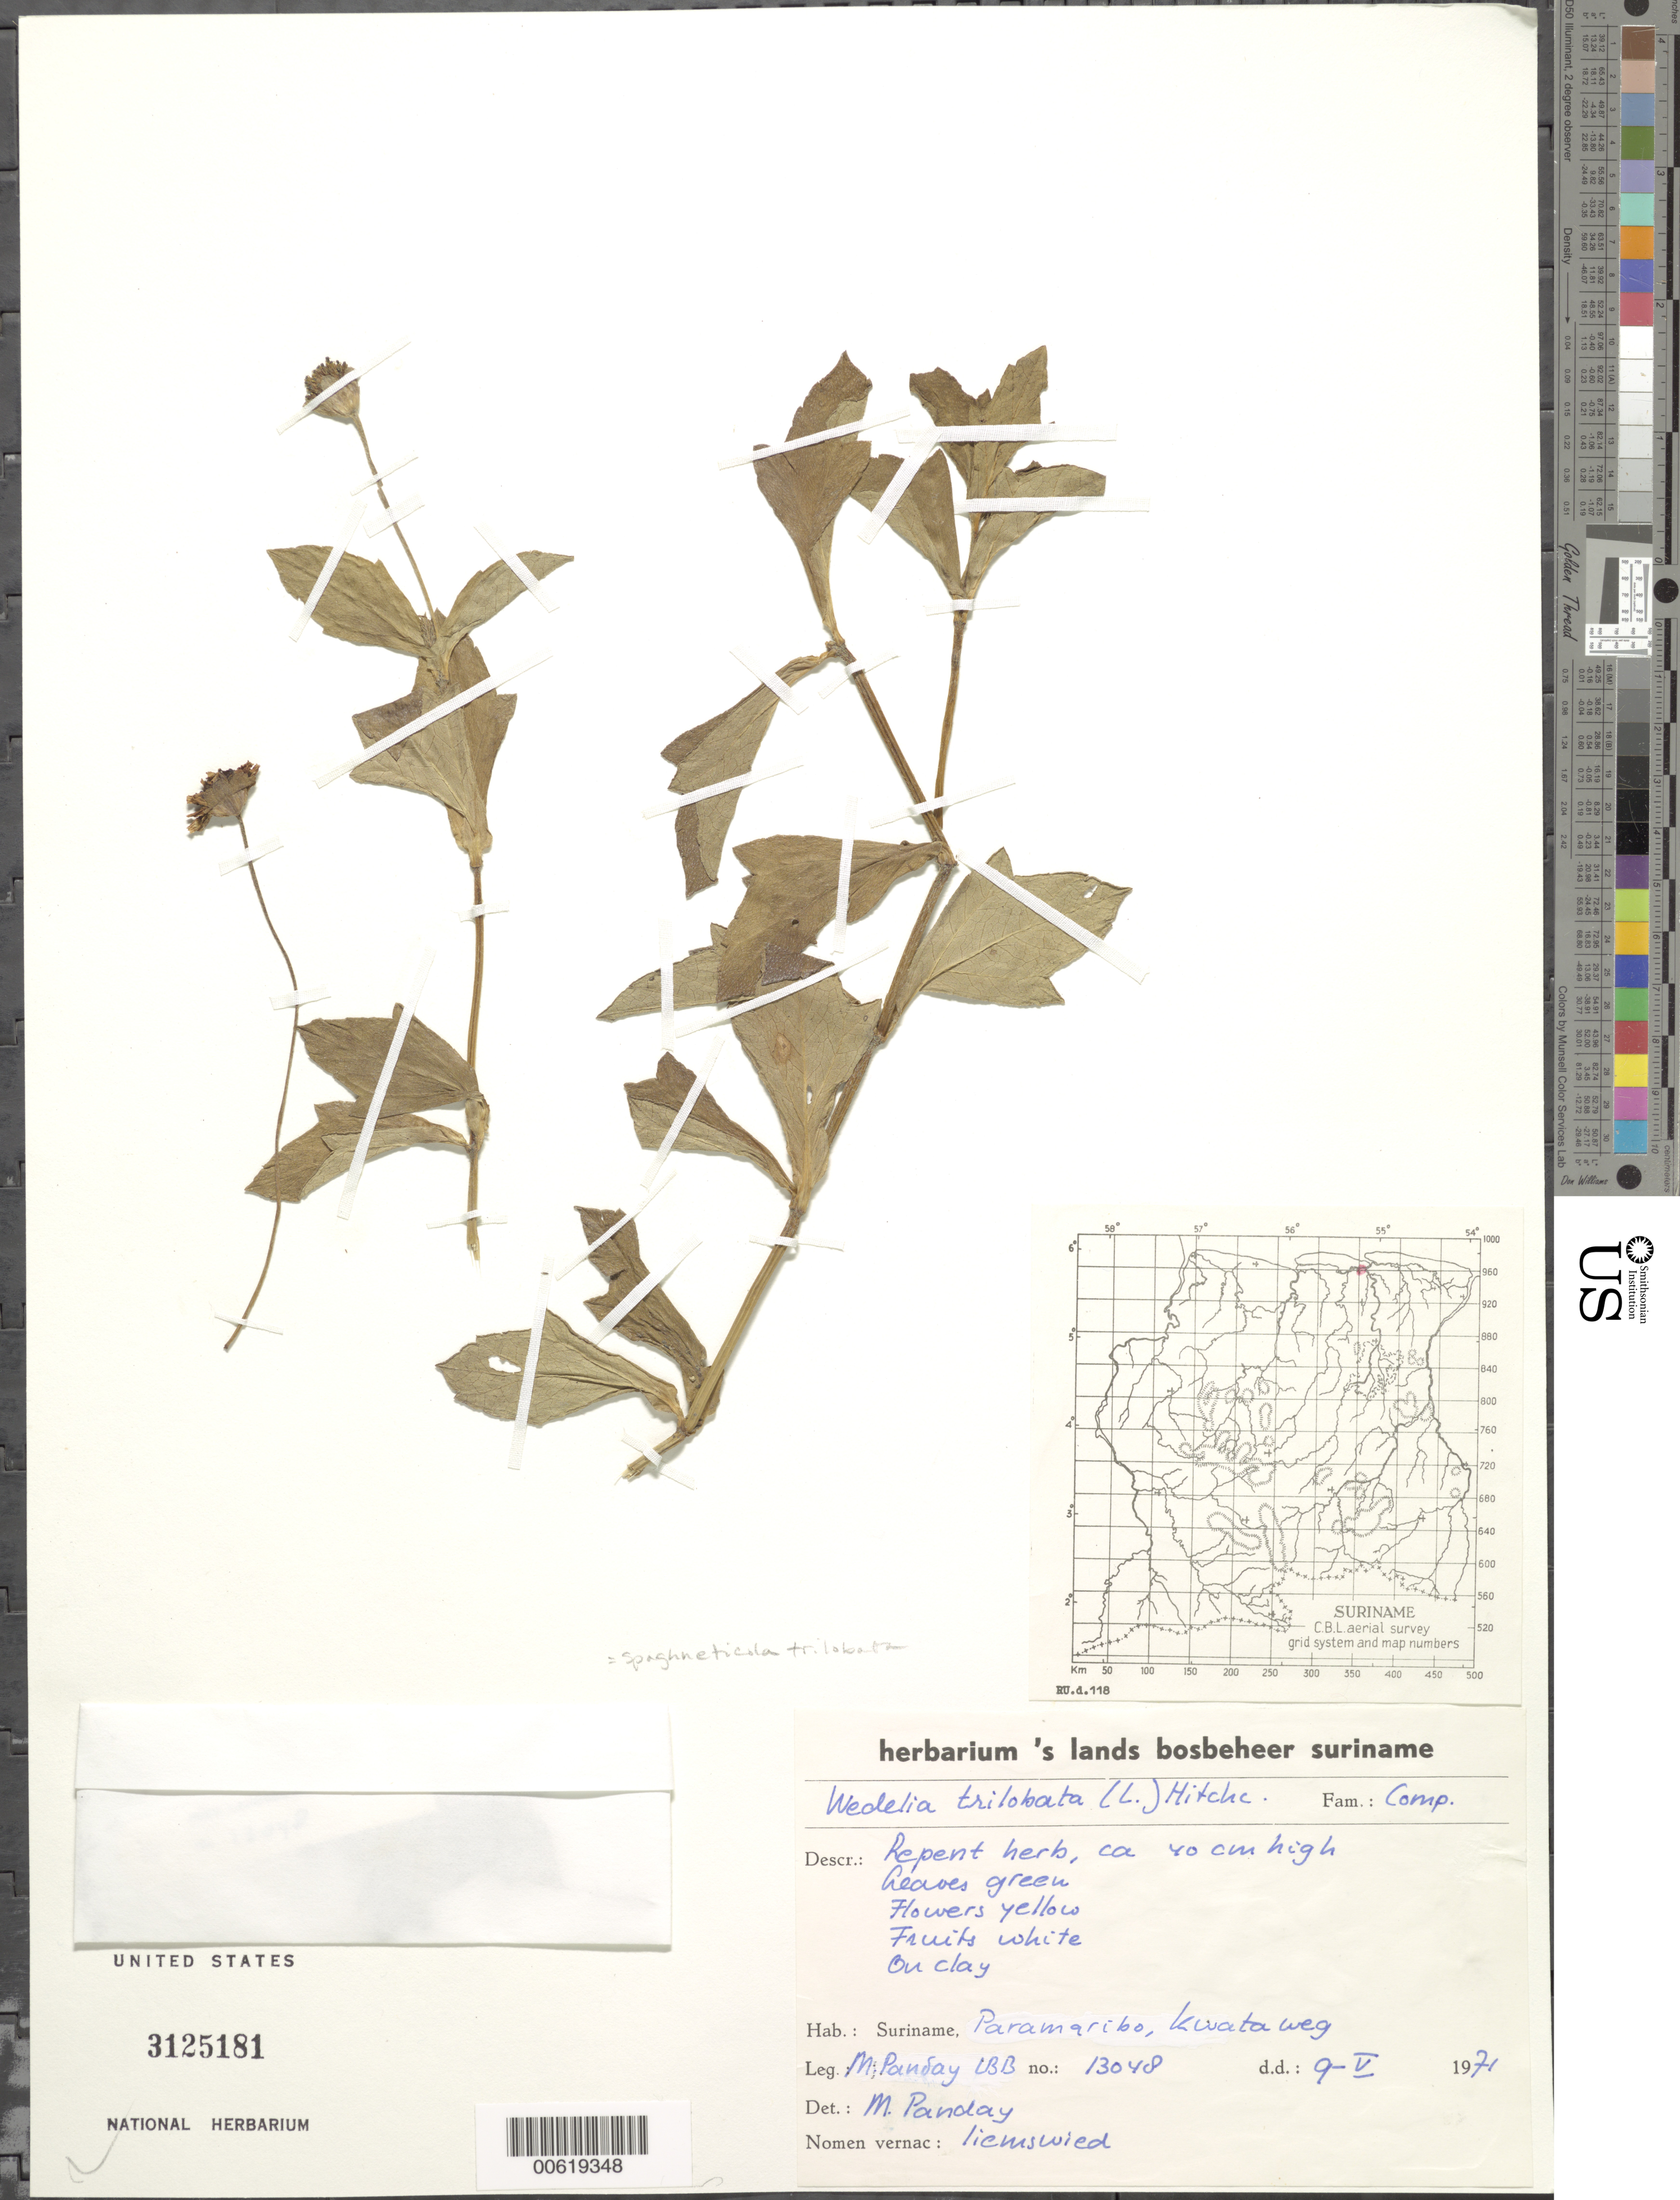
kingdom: Plantae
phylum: Tracheophyta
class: Magnoliopsida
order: Asterales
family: Asteraceae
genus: Sphagneticola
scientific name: Sphagneticola trilobata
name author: (L.) Pruski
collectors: M. Panday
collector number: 13048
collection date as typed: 9-May-71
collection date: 1971-05-09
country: Suriname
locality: Paramaribo, Kwattaweg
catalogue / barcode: US 3125181